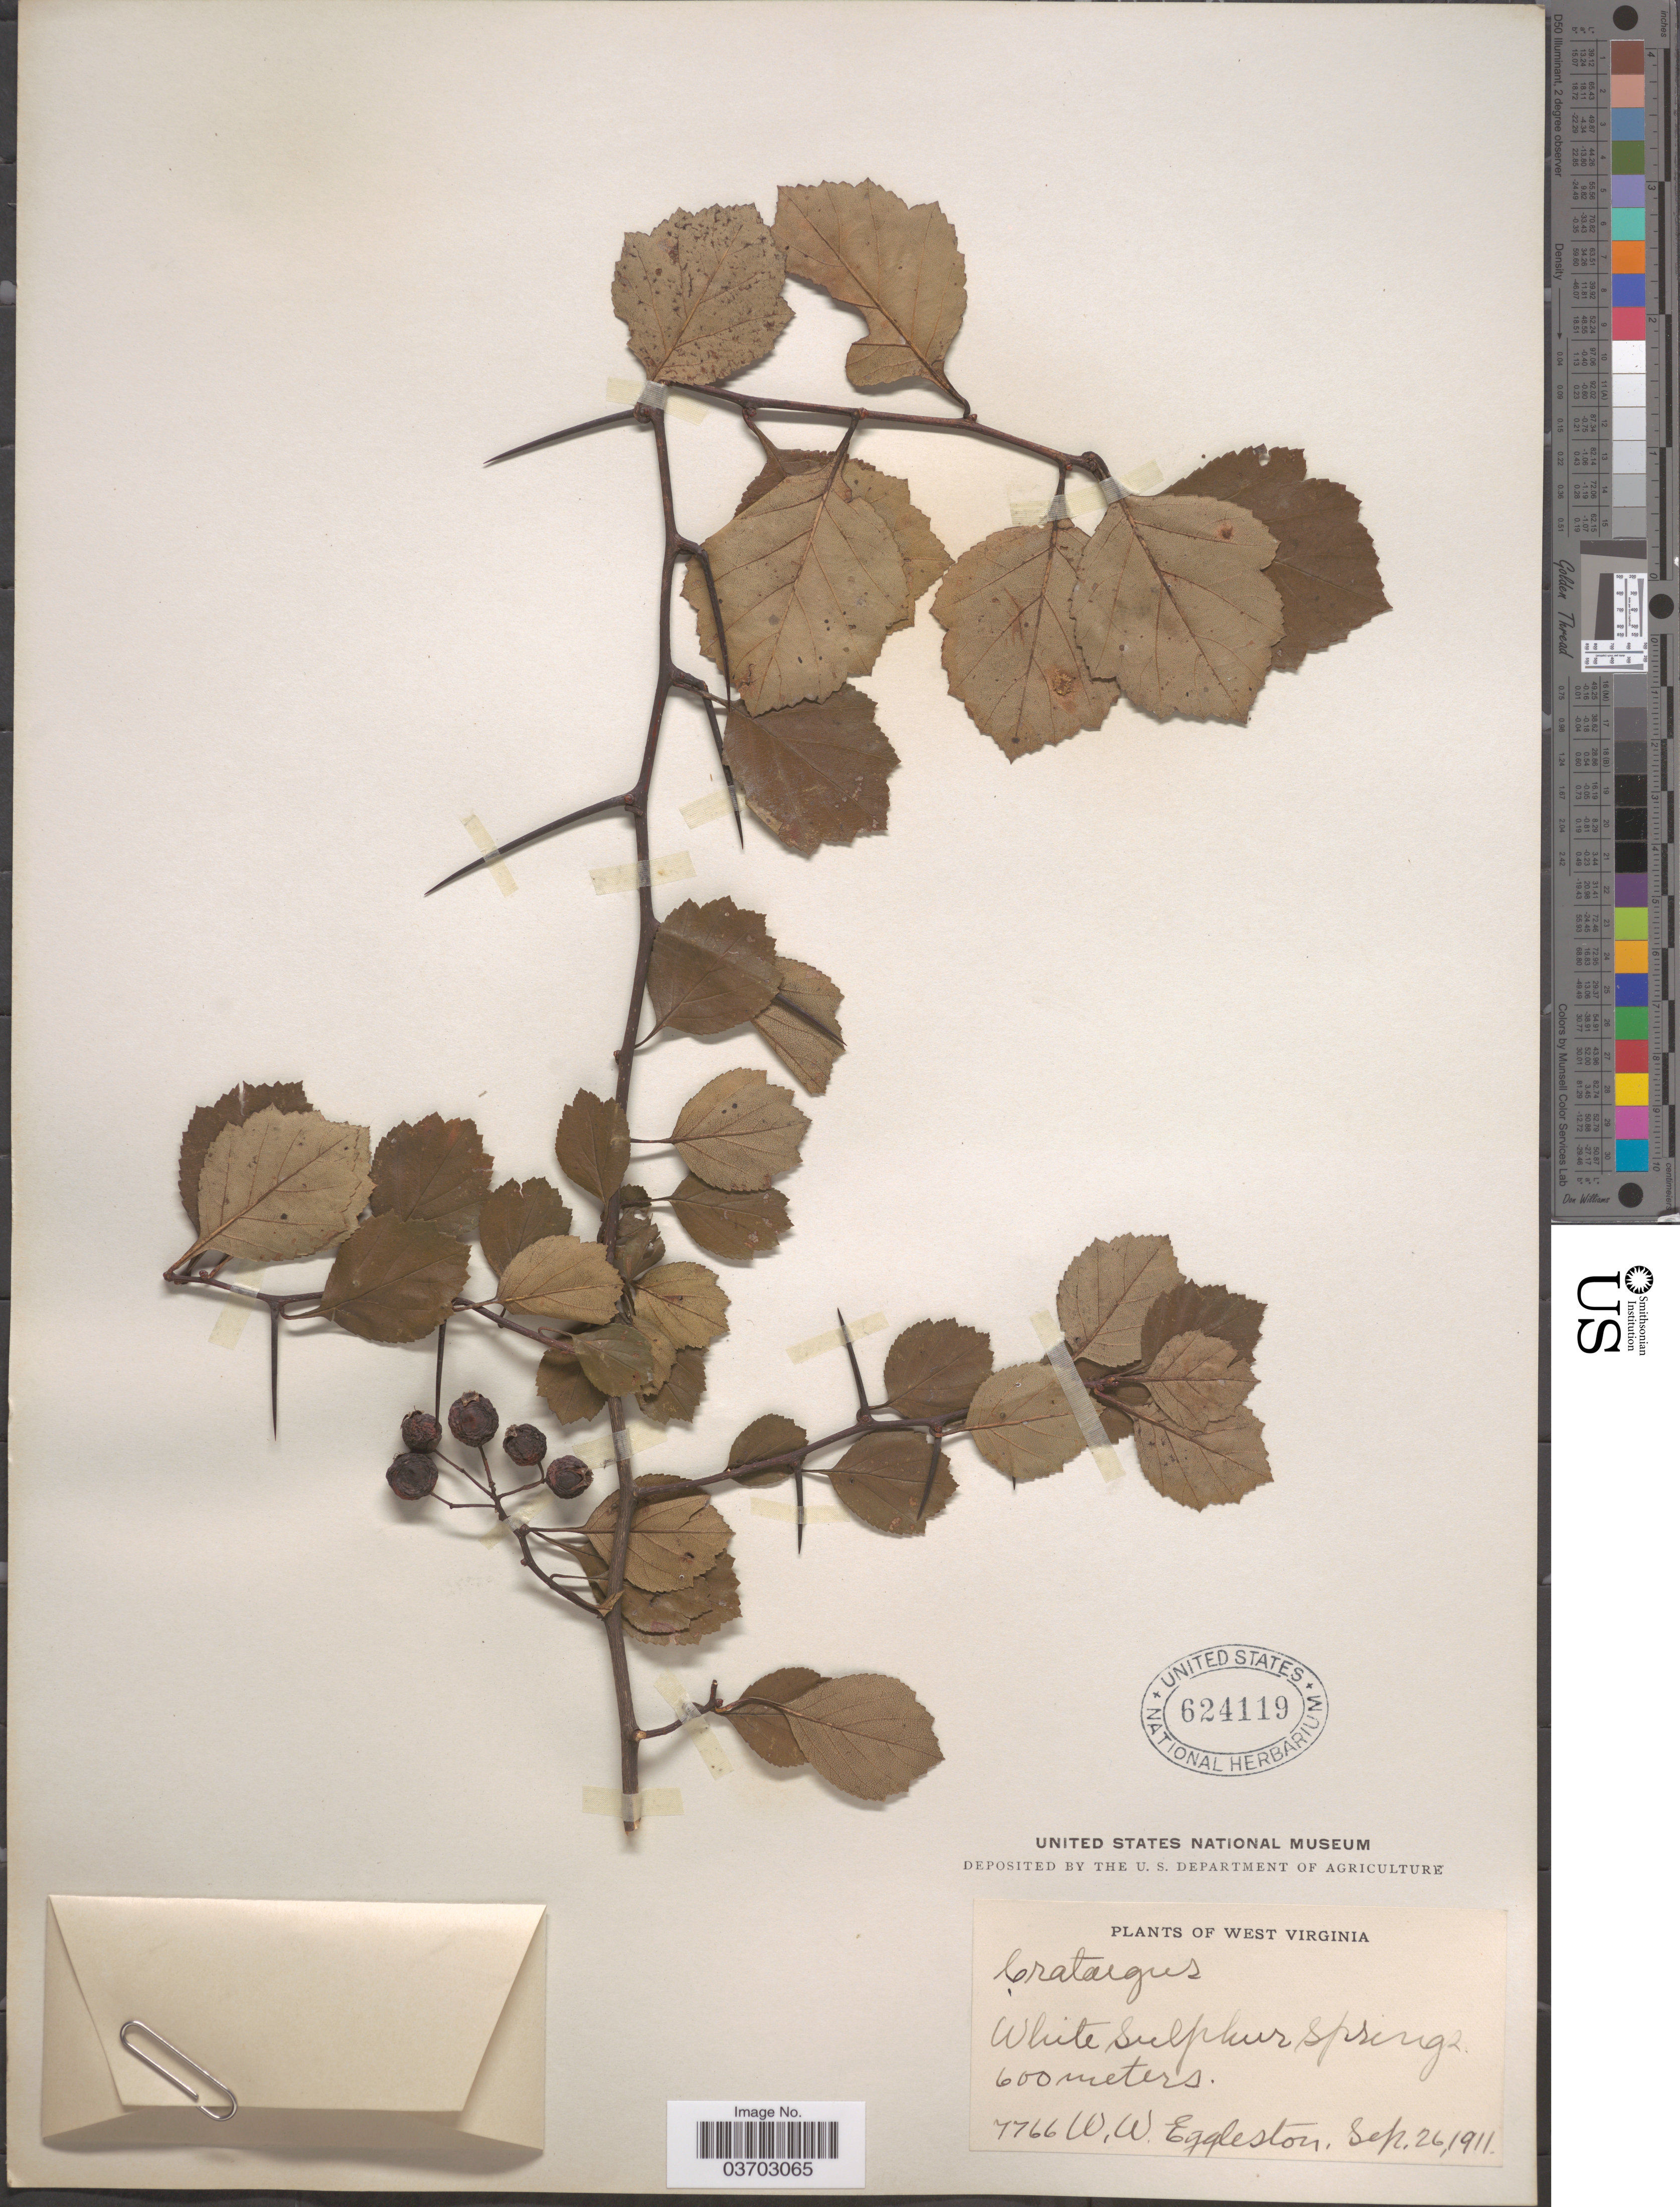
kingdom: Plantae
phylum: Tracheophyta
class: Magnoliopsida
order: Rosales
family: Rosaceae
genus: Crataegus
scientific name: Crataegus sp.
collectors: W. W. Eggleston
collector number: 7766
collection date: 1911-09-26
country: United States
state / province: West Virginia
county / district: Greenbrier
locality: White Sulphur Springs.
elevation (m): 600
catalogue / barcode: US 624119